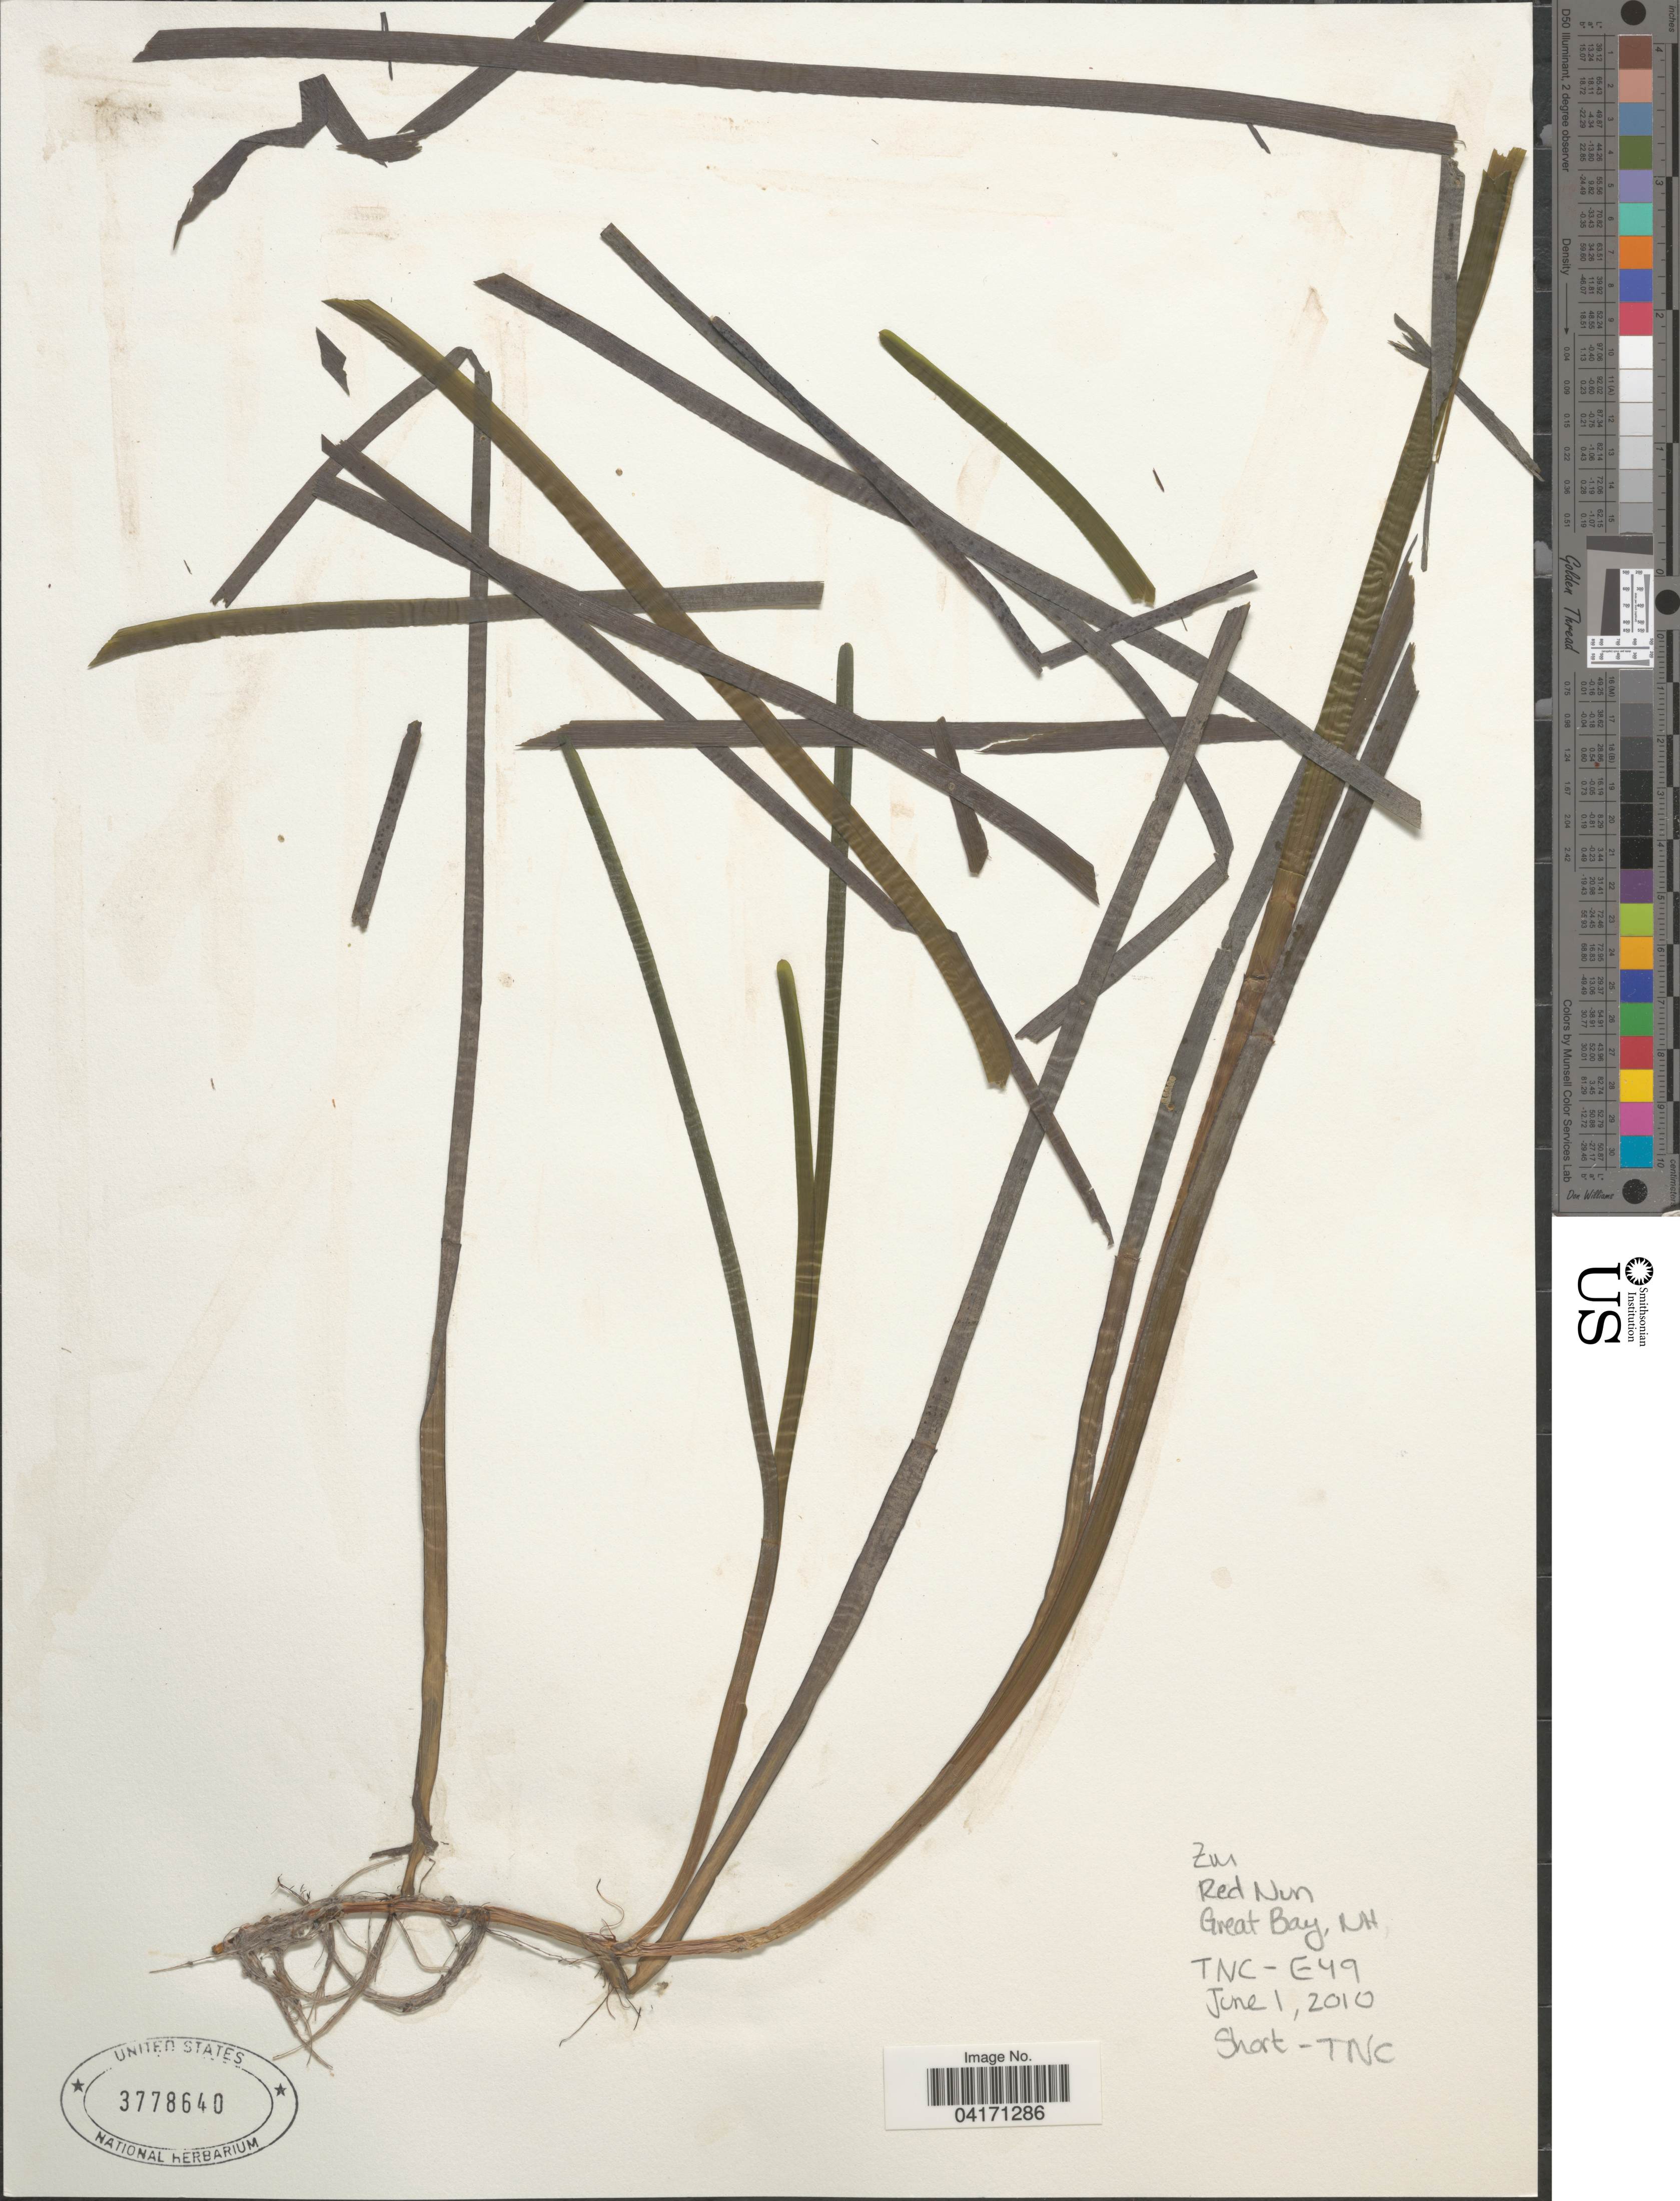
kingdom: Plantae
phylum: Tracheophyta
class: Liliopsida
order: Alismatales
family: Zosteraceae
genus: Zostera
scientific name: Zostera marina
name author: L.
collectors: -. Short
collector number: TNC-E49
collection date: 2010-06-01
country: United States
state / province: New Hampshire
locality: Red Nun. Great Bay.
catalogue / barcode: US 3778640